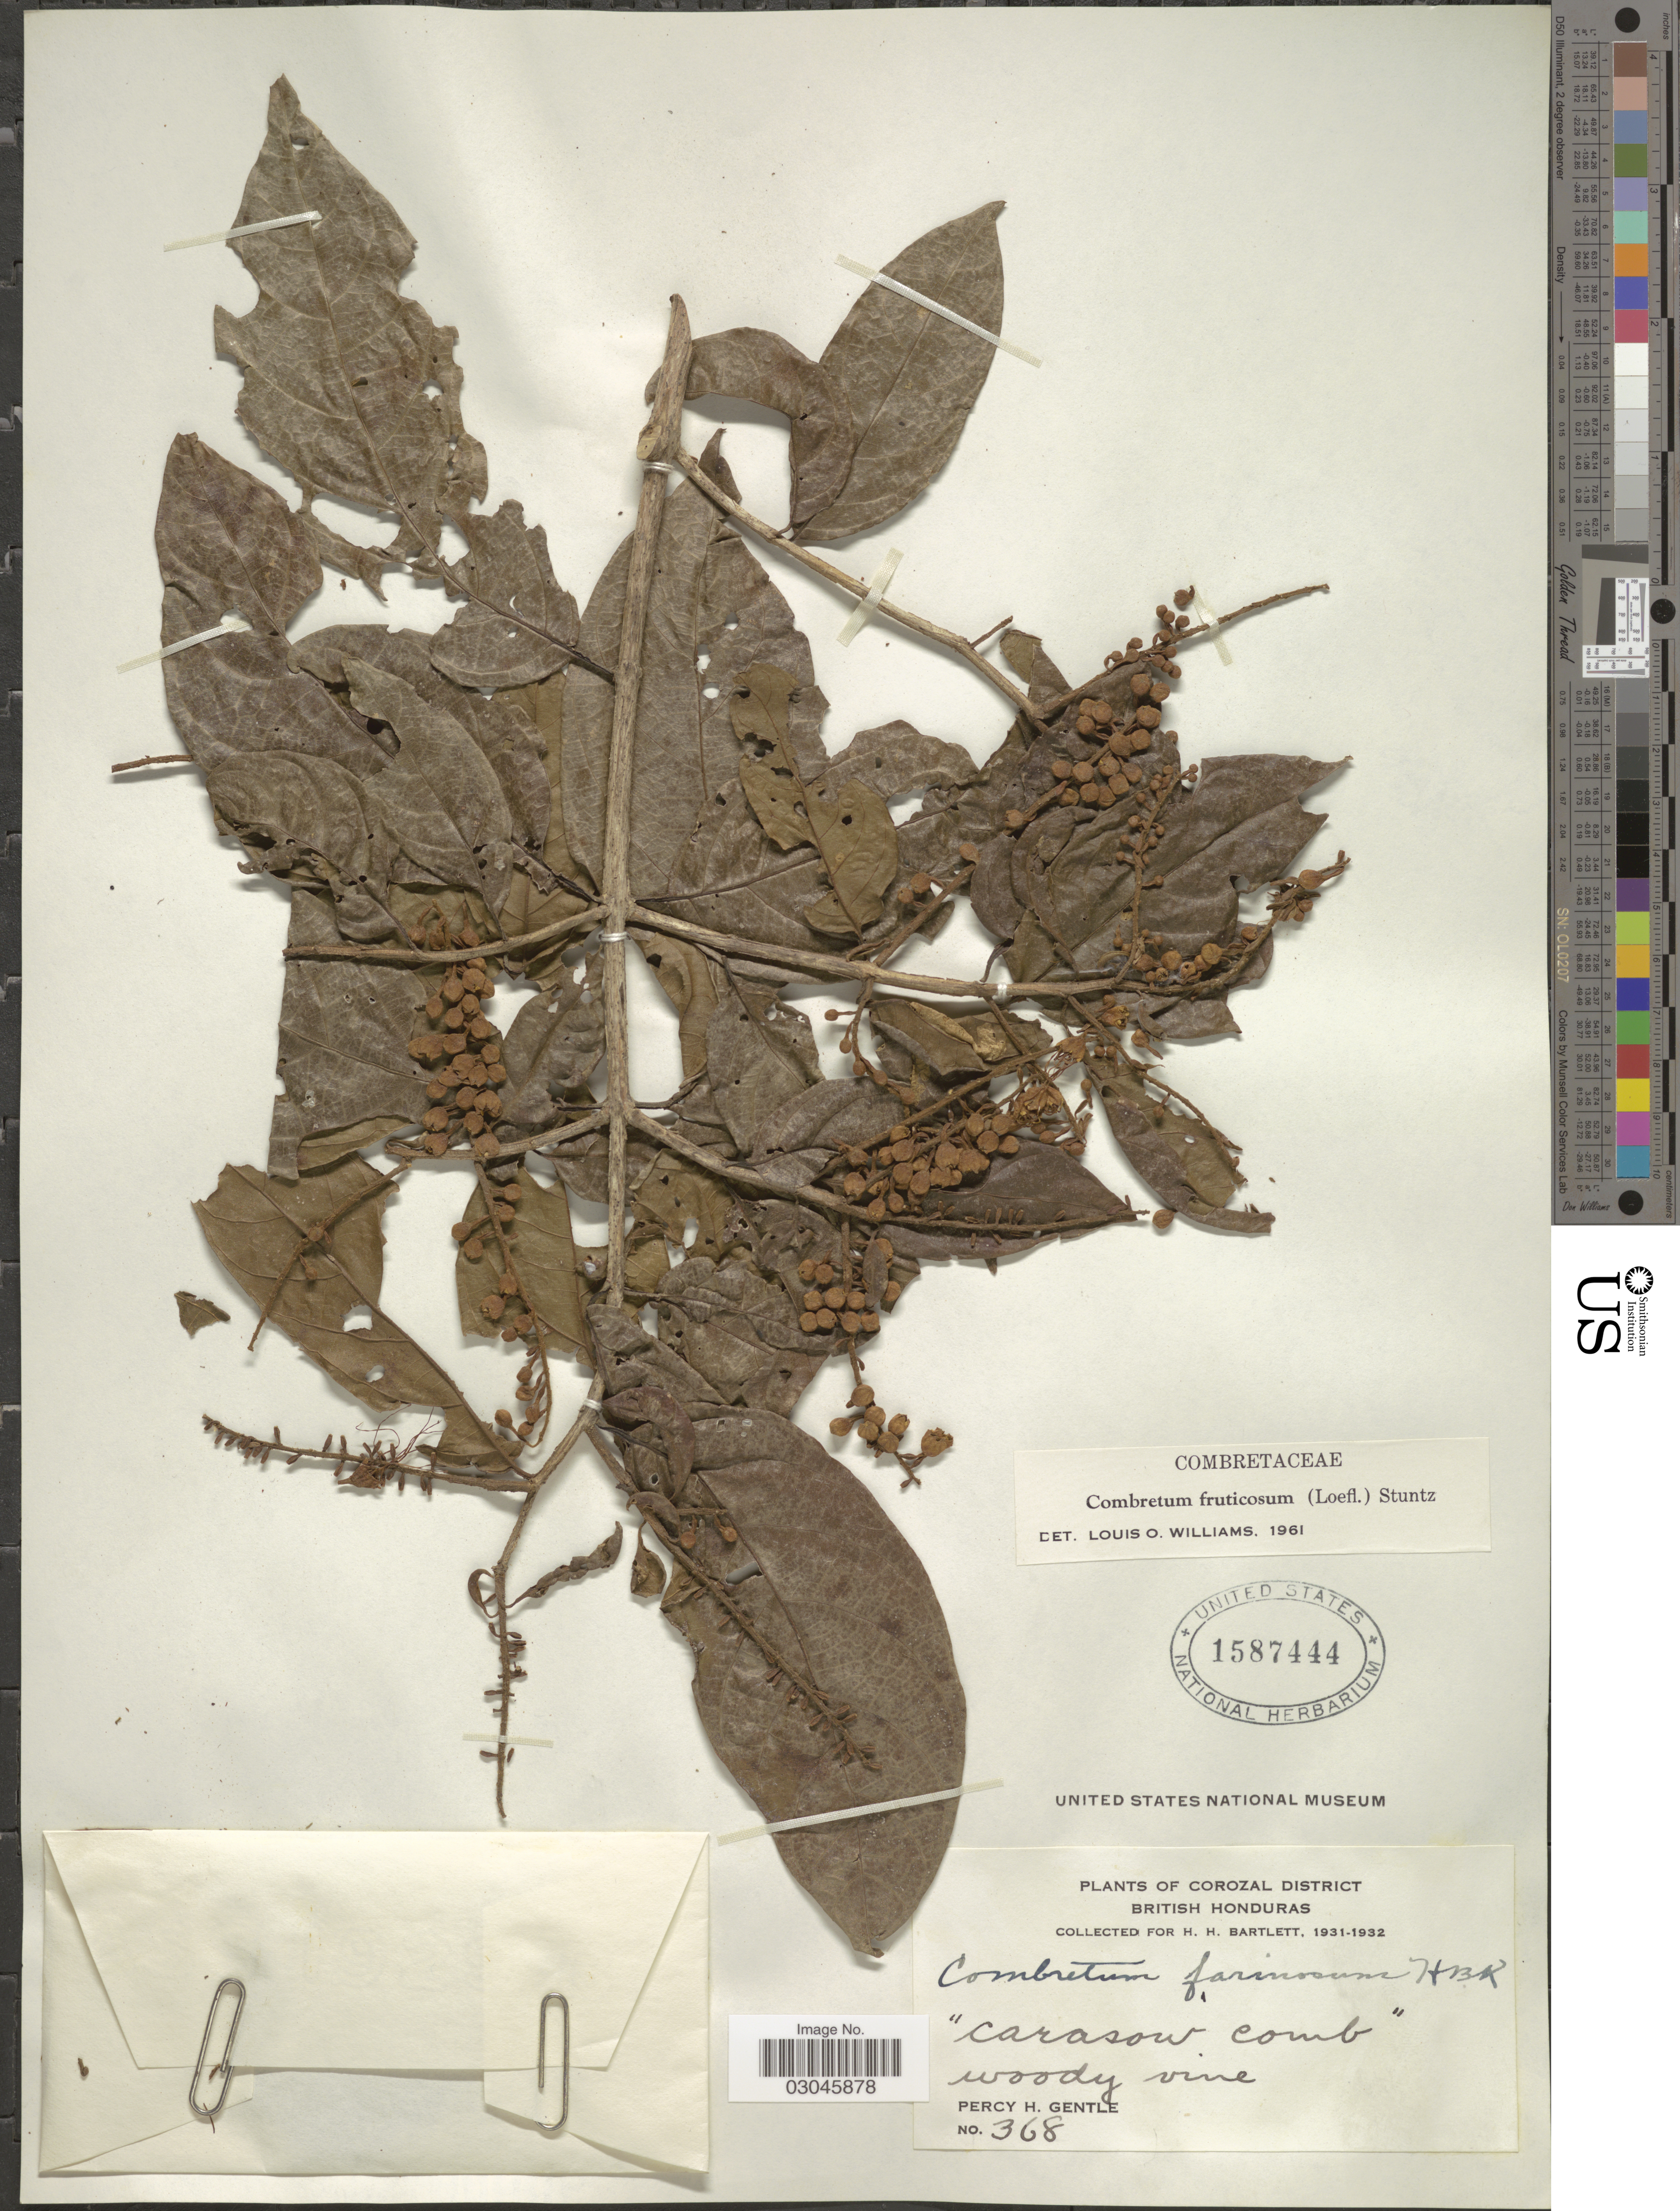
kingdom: Plantae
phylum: Tracheophyta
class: Magnoliopsida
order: Myrtales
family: Combretaceae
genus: Combretum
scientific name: Combretum farinosum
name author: Kunth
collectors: P. H. Gentle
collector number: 368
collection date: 1931/1932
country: Belize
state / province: Corozal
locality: Corozal District. British Honduras.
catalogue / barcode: US 1587444